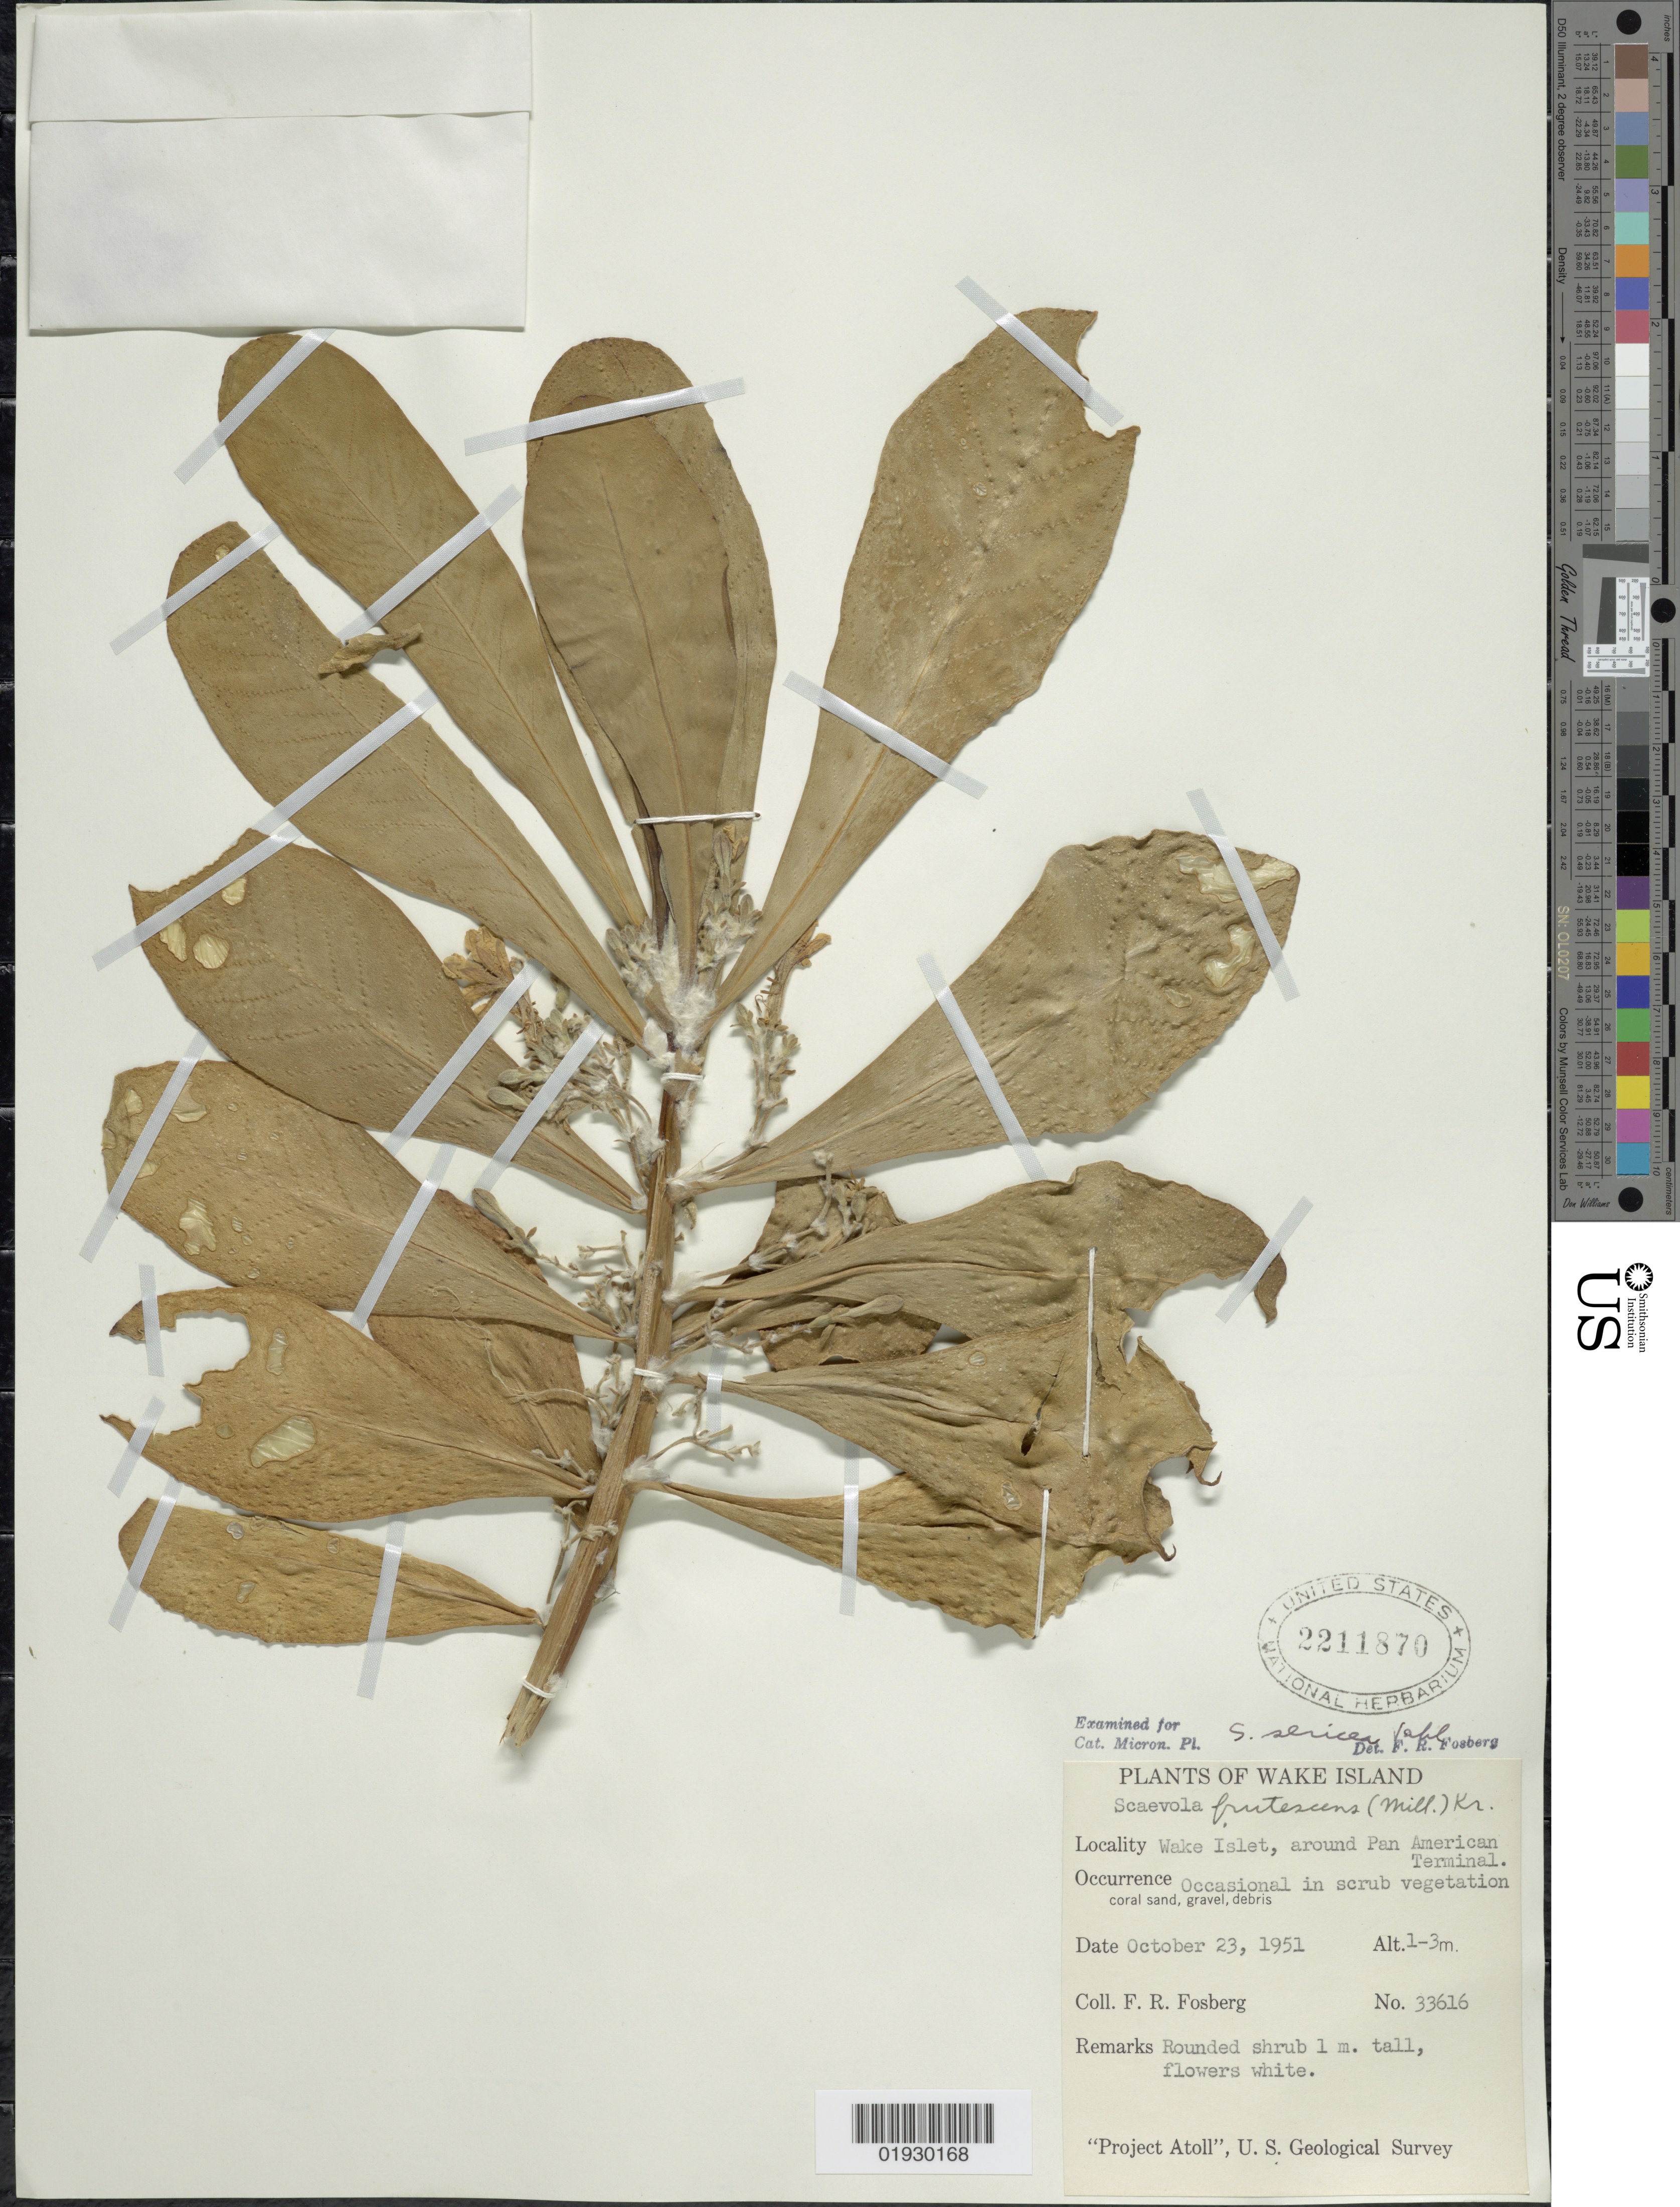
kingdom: Plantae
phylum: Tracheophyta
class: Magnoliopsida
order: Asterales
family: Goodeniaceae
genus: Scaevola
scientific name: Scaevola taccada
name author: (Gaertn.) Roxb.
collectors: F. R. Fosberg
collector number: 33616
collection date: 1951-10-23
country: U.S. Administered Pacific Islands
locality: Wake Island. Wake Islet, around Pan American Terminal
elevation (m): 1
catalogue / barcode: US 2211870